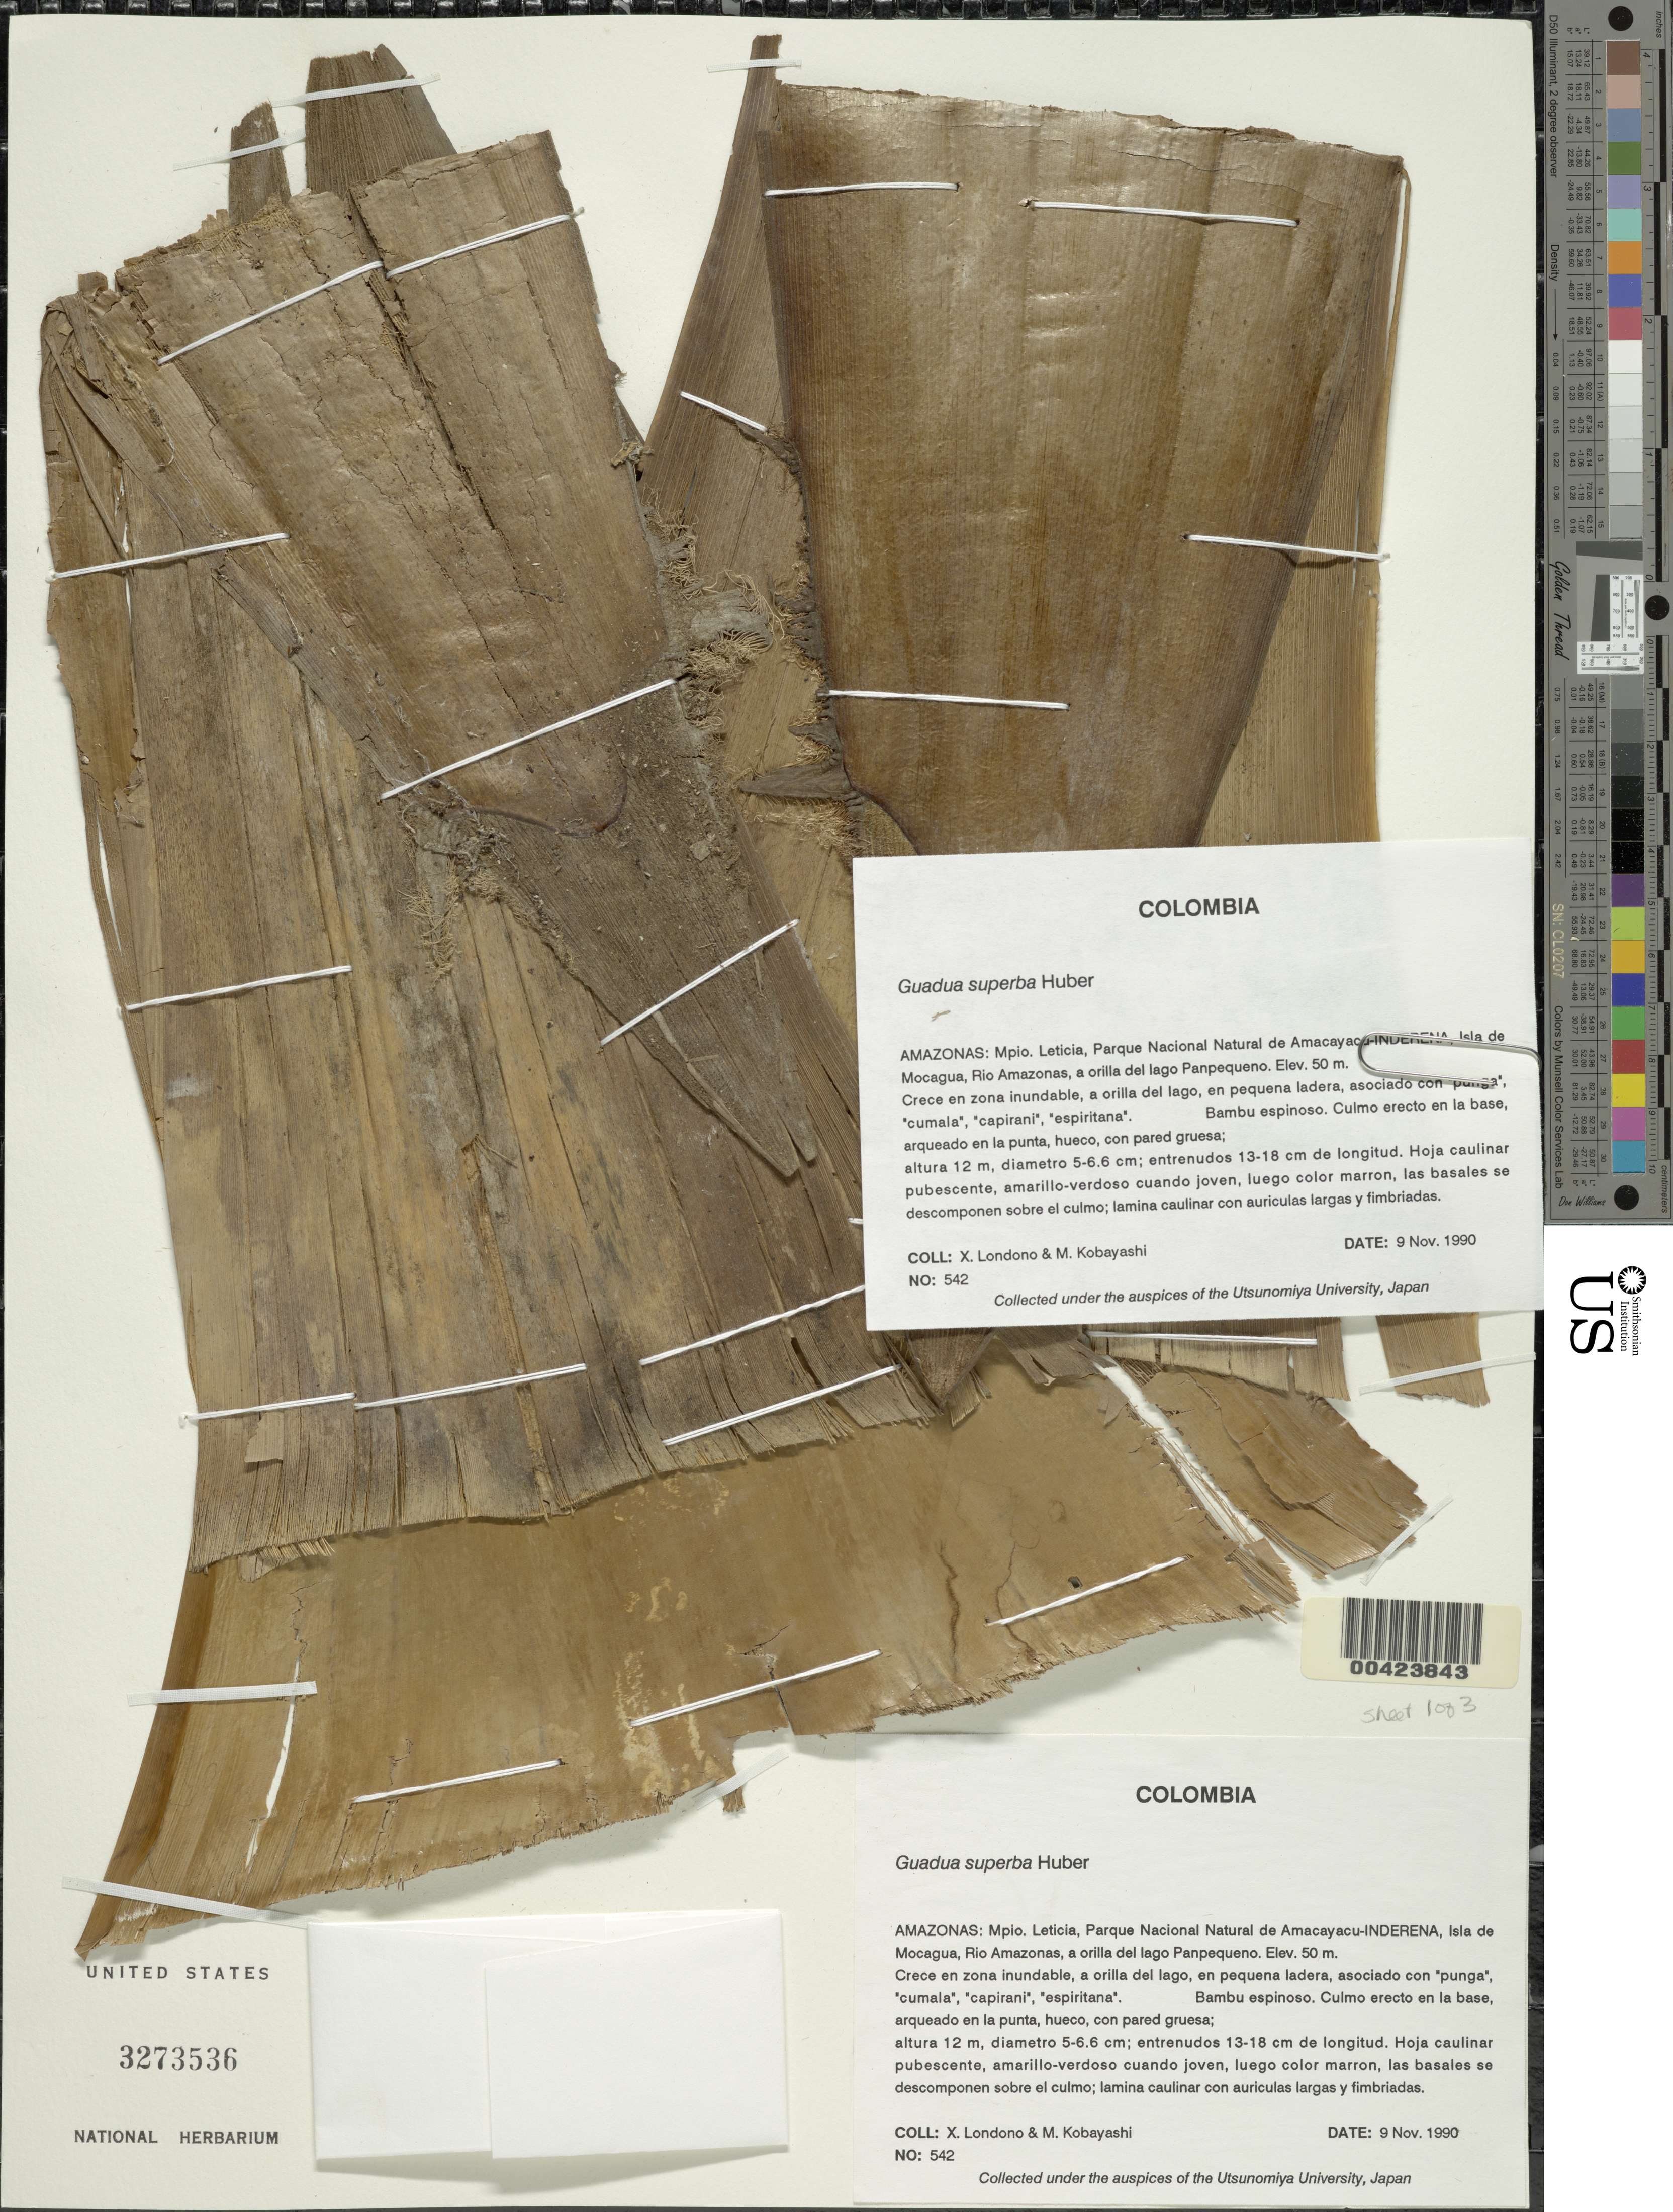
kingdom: Plantae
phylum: Tracheophyta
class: Liliopsida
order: Poales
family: Poaceae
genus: Guadua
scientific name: Guadua superba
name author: Huber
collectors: X. Londoño & M. Kobayashi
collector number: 542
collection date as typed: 09 Nov 1990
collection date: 1990-11-09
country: Colombia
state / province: Amazônas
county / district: Leticia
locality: Parque Nacional Natural de Amaca-Yacu - Inderena, Isla de Mocagua, Rio Amazonas, a Orila del Lago Panpequeno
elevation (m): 50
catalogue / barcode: US 3273536